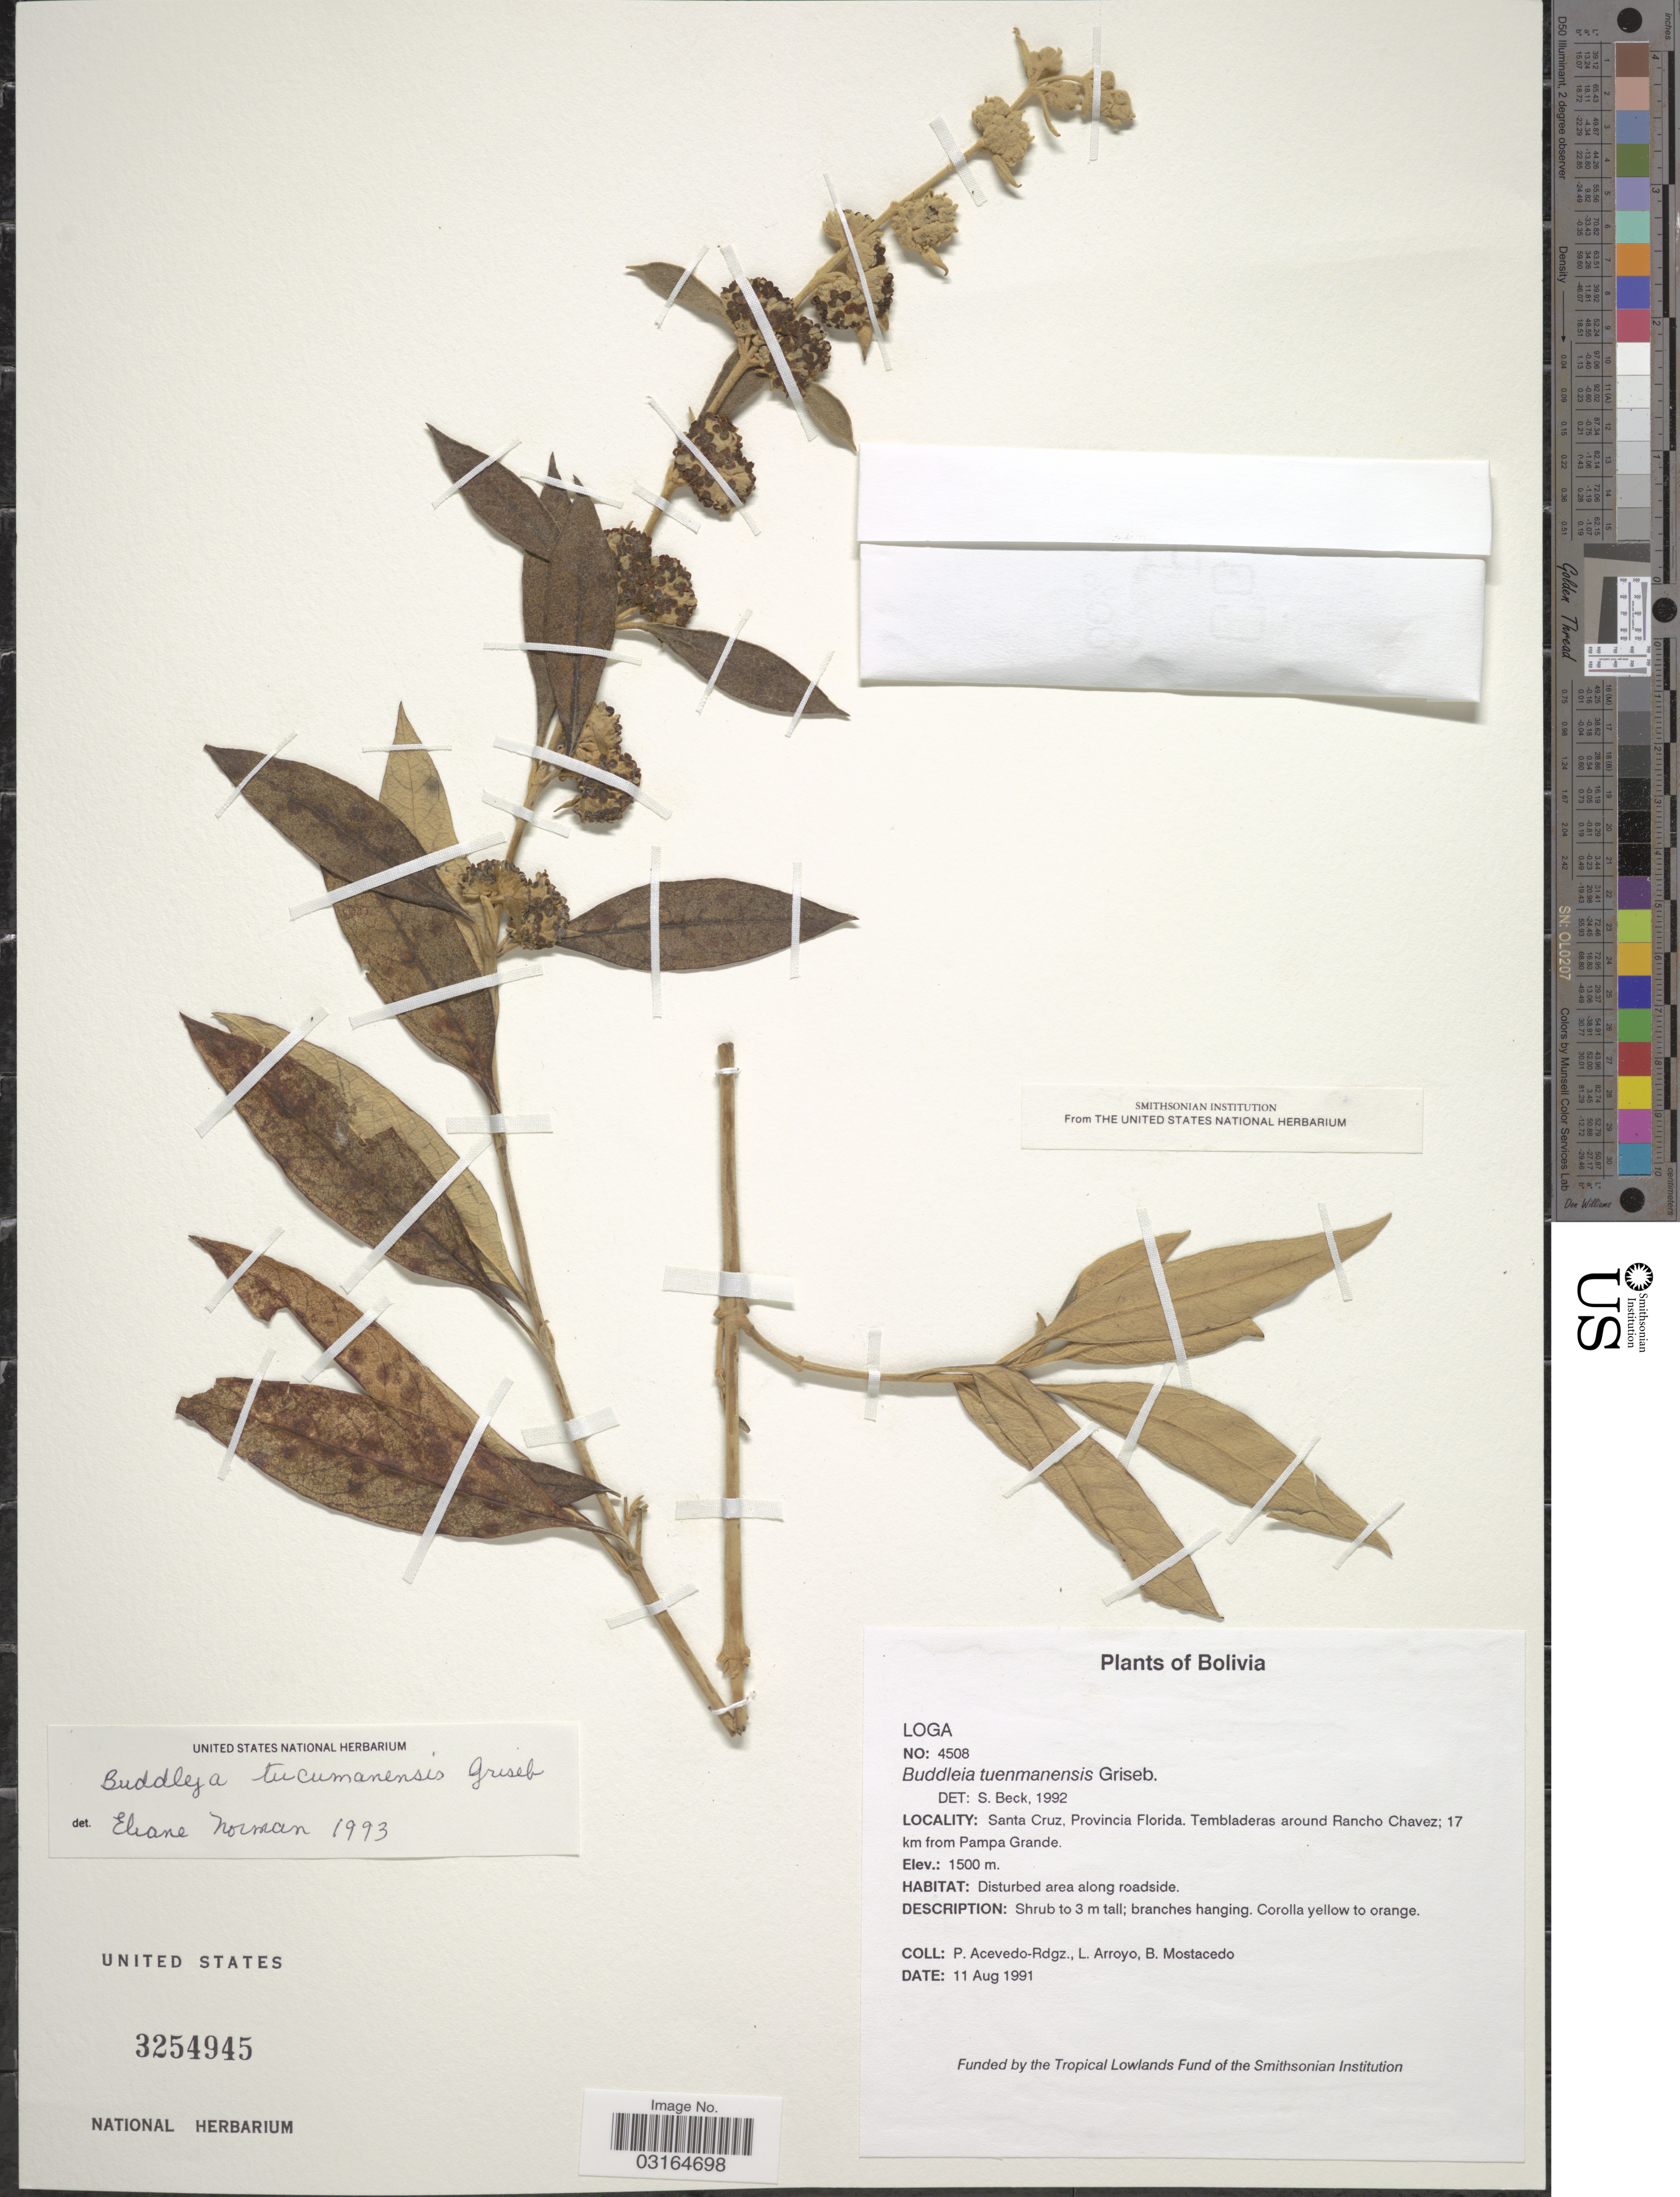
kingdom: Plantae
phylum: Tracheophyta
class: Magnoliopsida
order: Lamiales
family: Scrophulariaceae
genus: Buddleja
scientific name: Buddleja tucumanensis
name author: Griseb.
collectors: P. Acevedo-Rodr., L. Arroyo & B. Mostacedo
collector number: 4508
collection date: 1991-08-11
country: Bolivia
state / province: Santa Cruz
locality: Provincia Florida. Tembladeras around Rancho Chavez; 17 km from Pampa Grande.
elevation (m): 1500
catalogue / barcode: US 3254945